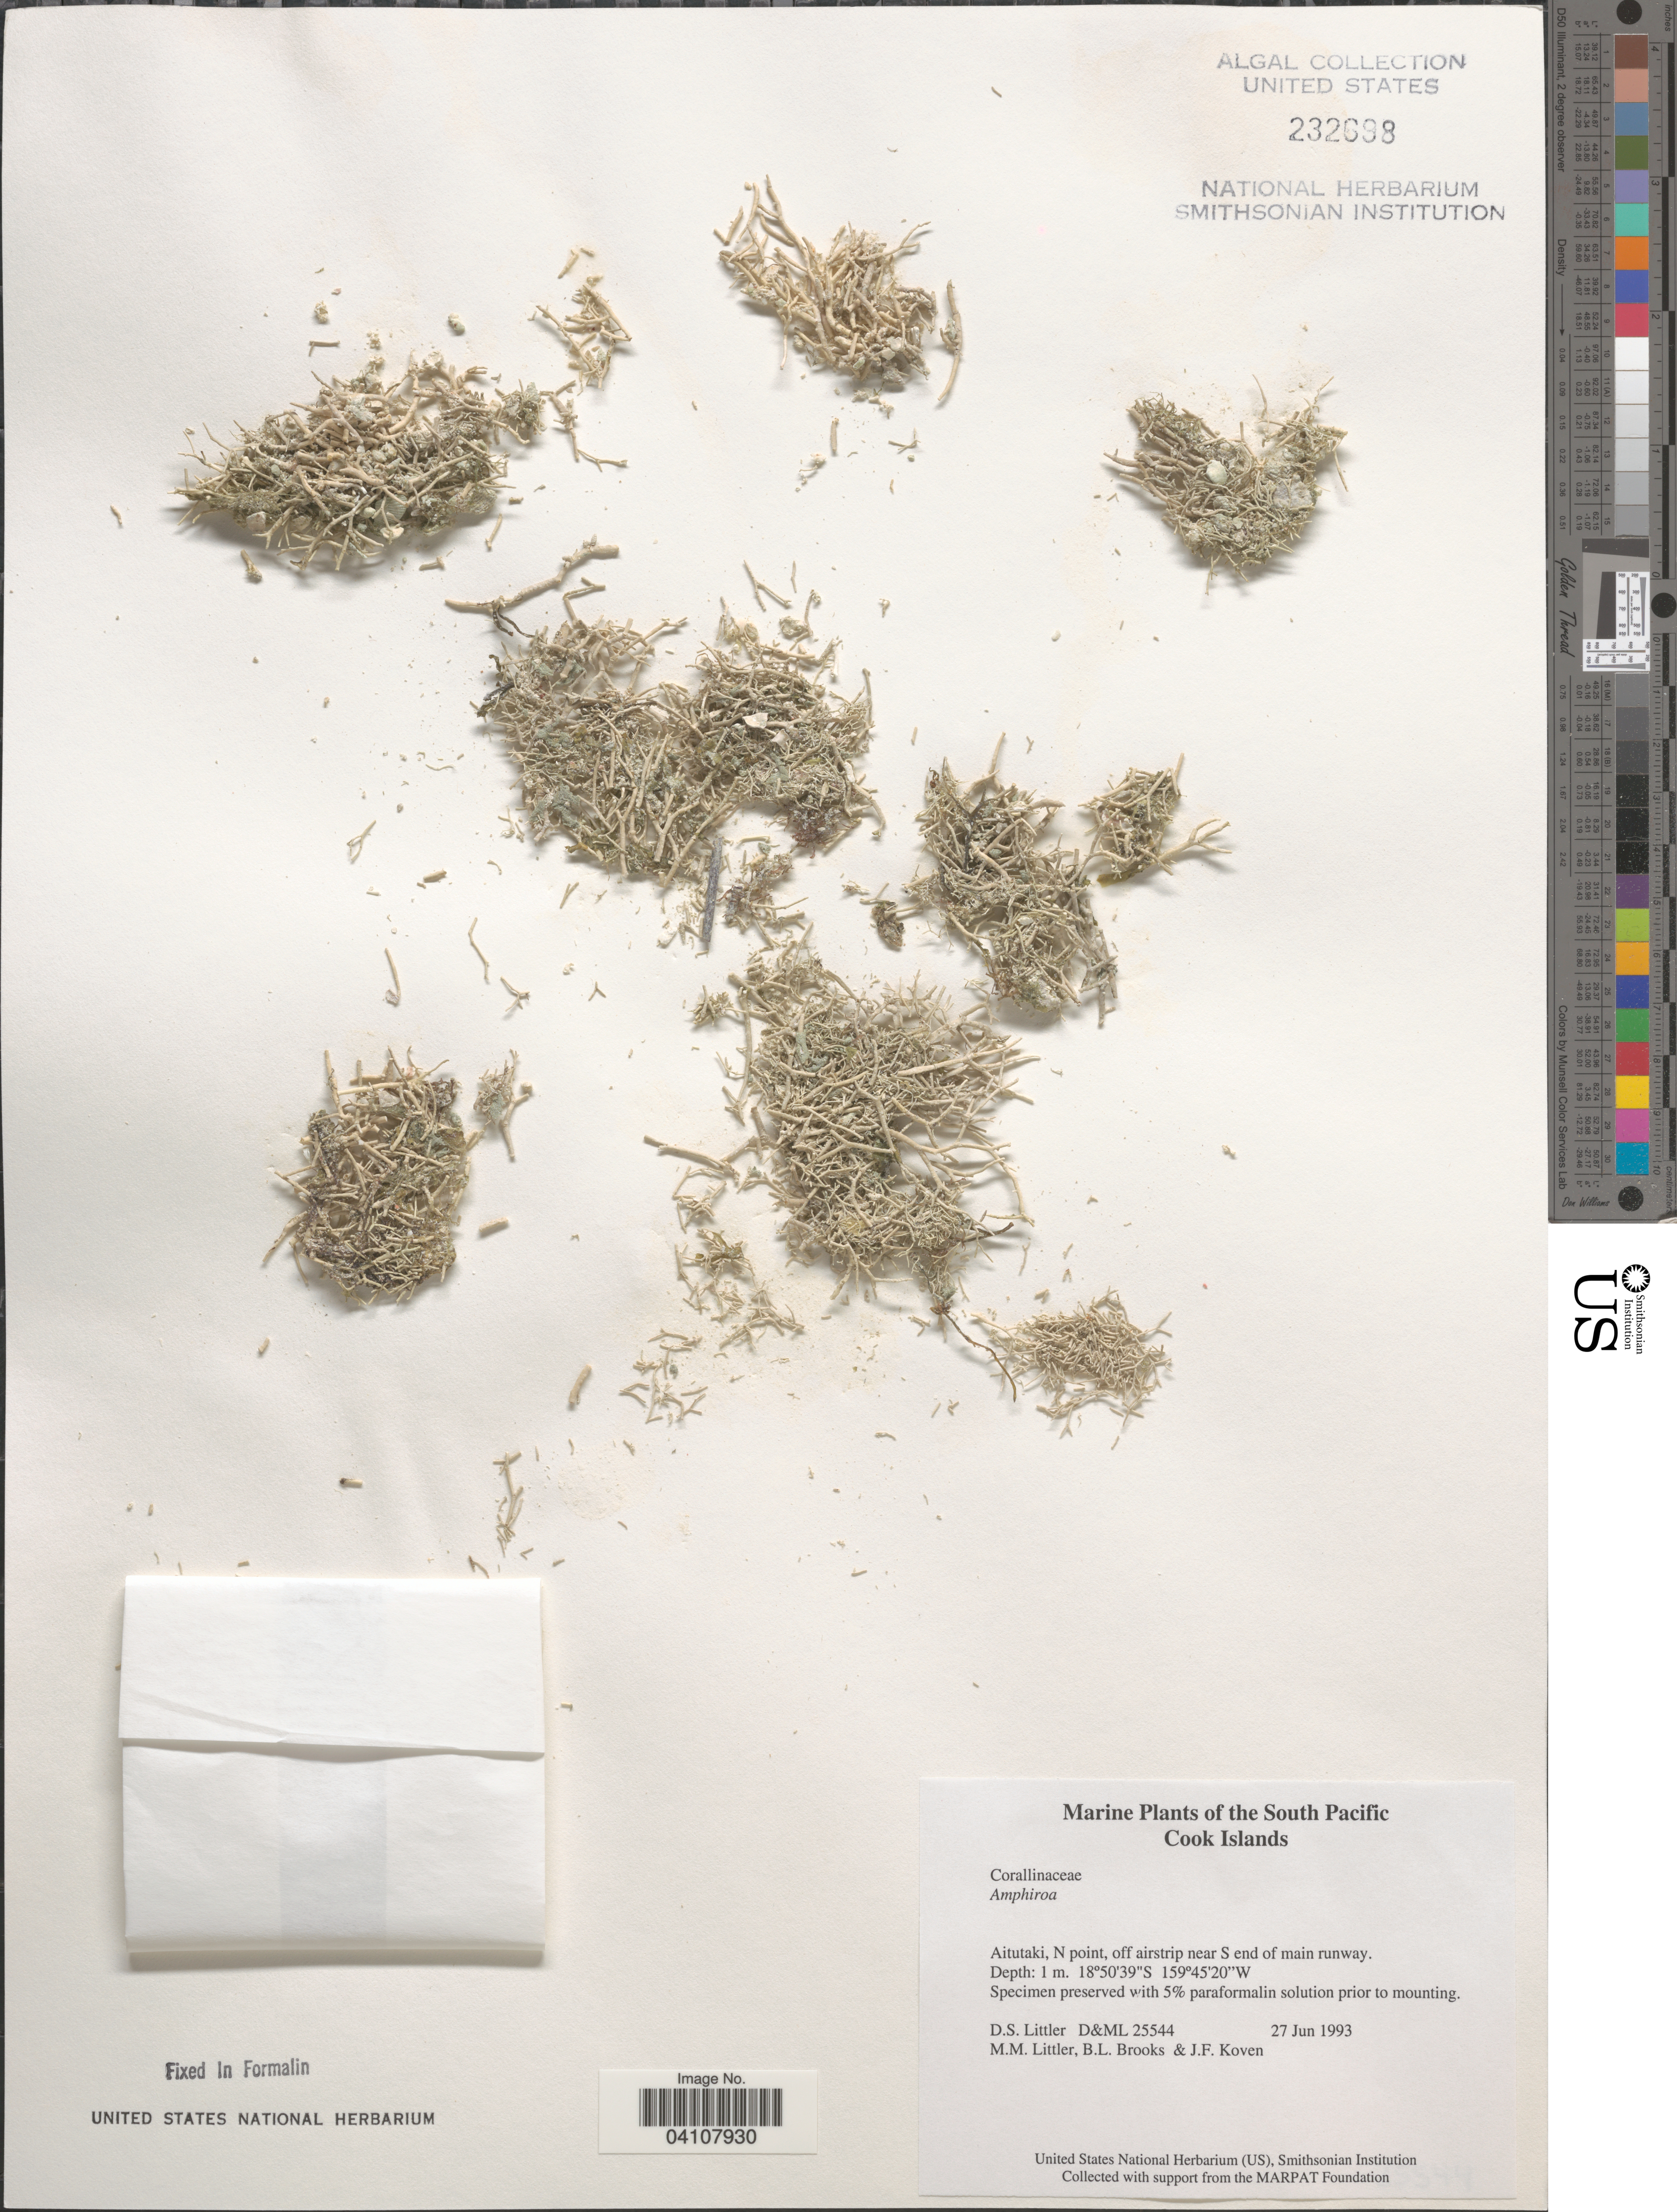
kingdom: Plantae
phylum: Rhodophyta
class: Florideophyceae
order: Corallinales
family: Lithophyllaceae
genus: Amphiroa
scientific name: Amphiroa sp.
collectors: D. S. Littler, B. Brooks & J. Koven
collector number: D&ML25544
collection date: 1993-06-27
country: Cook Islands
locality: The South Pacific. Aitutaki, N point, off airstrip near S end of main runway.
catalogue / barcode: US 232698